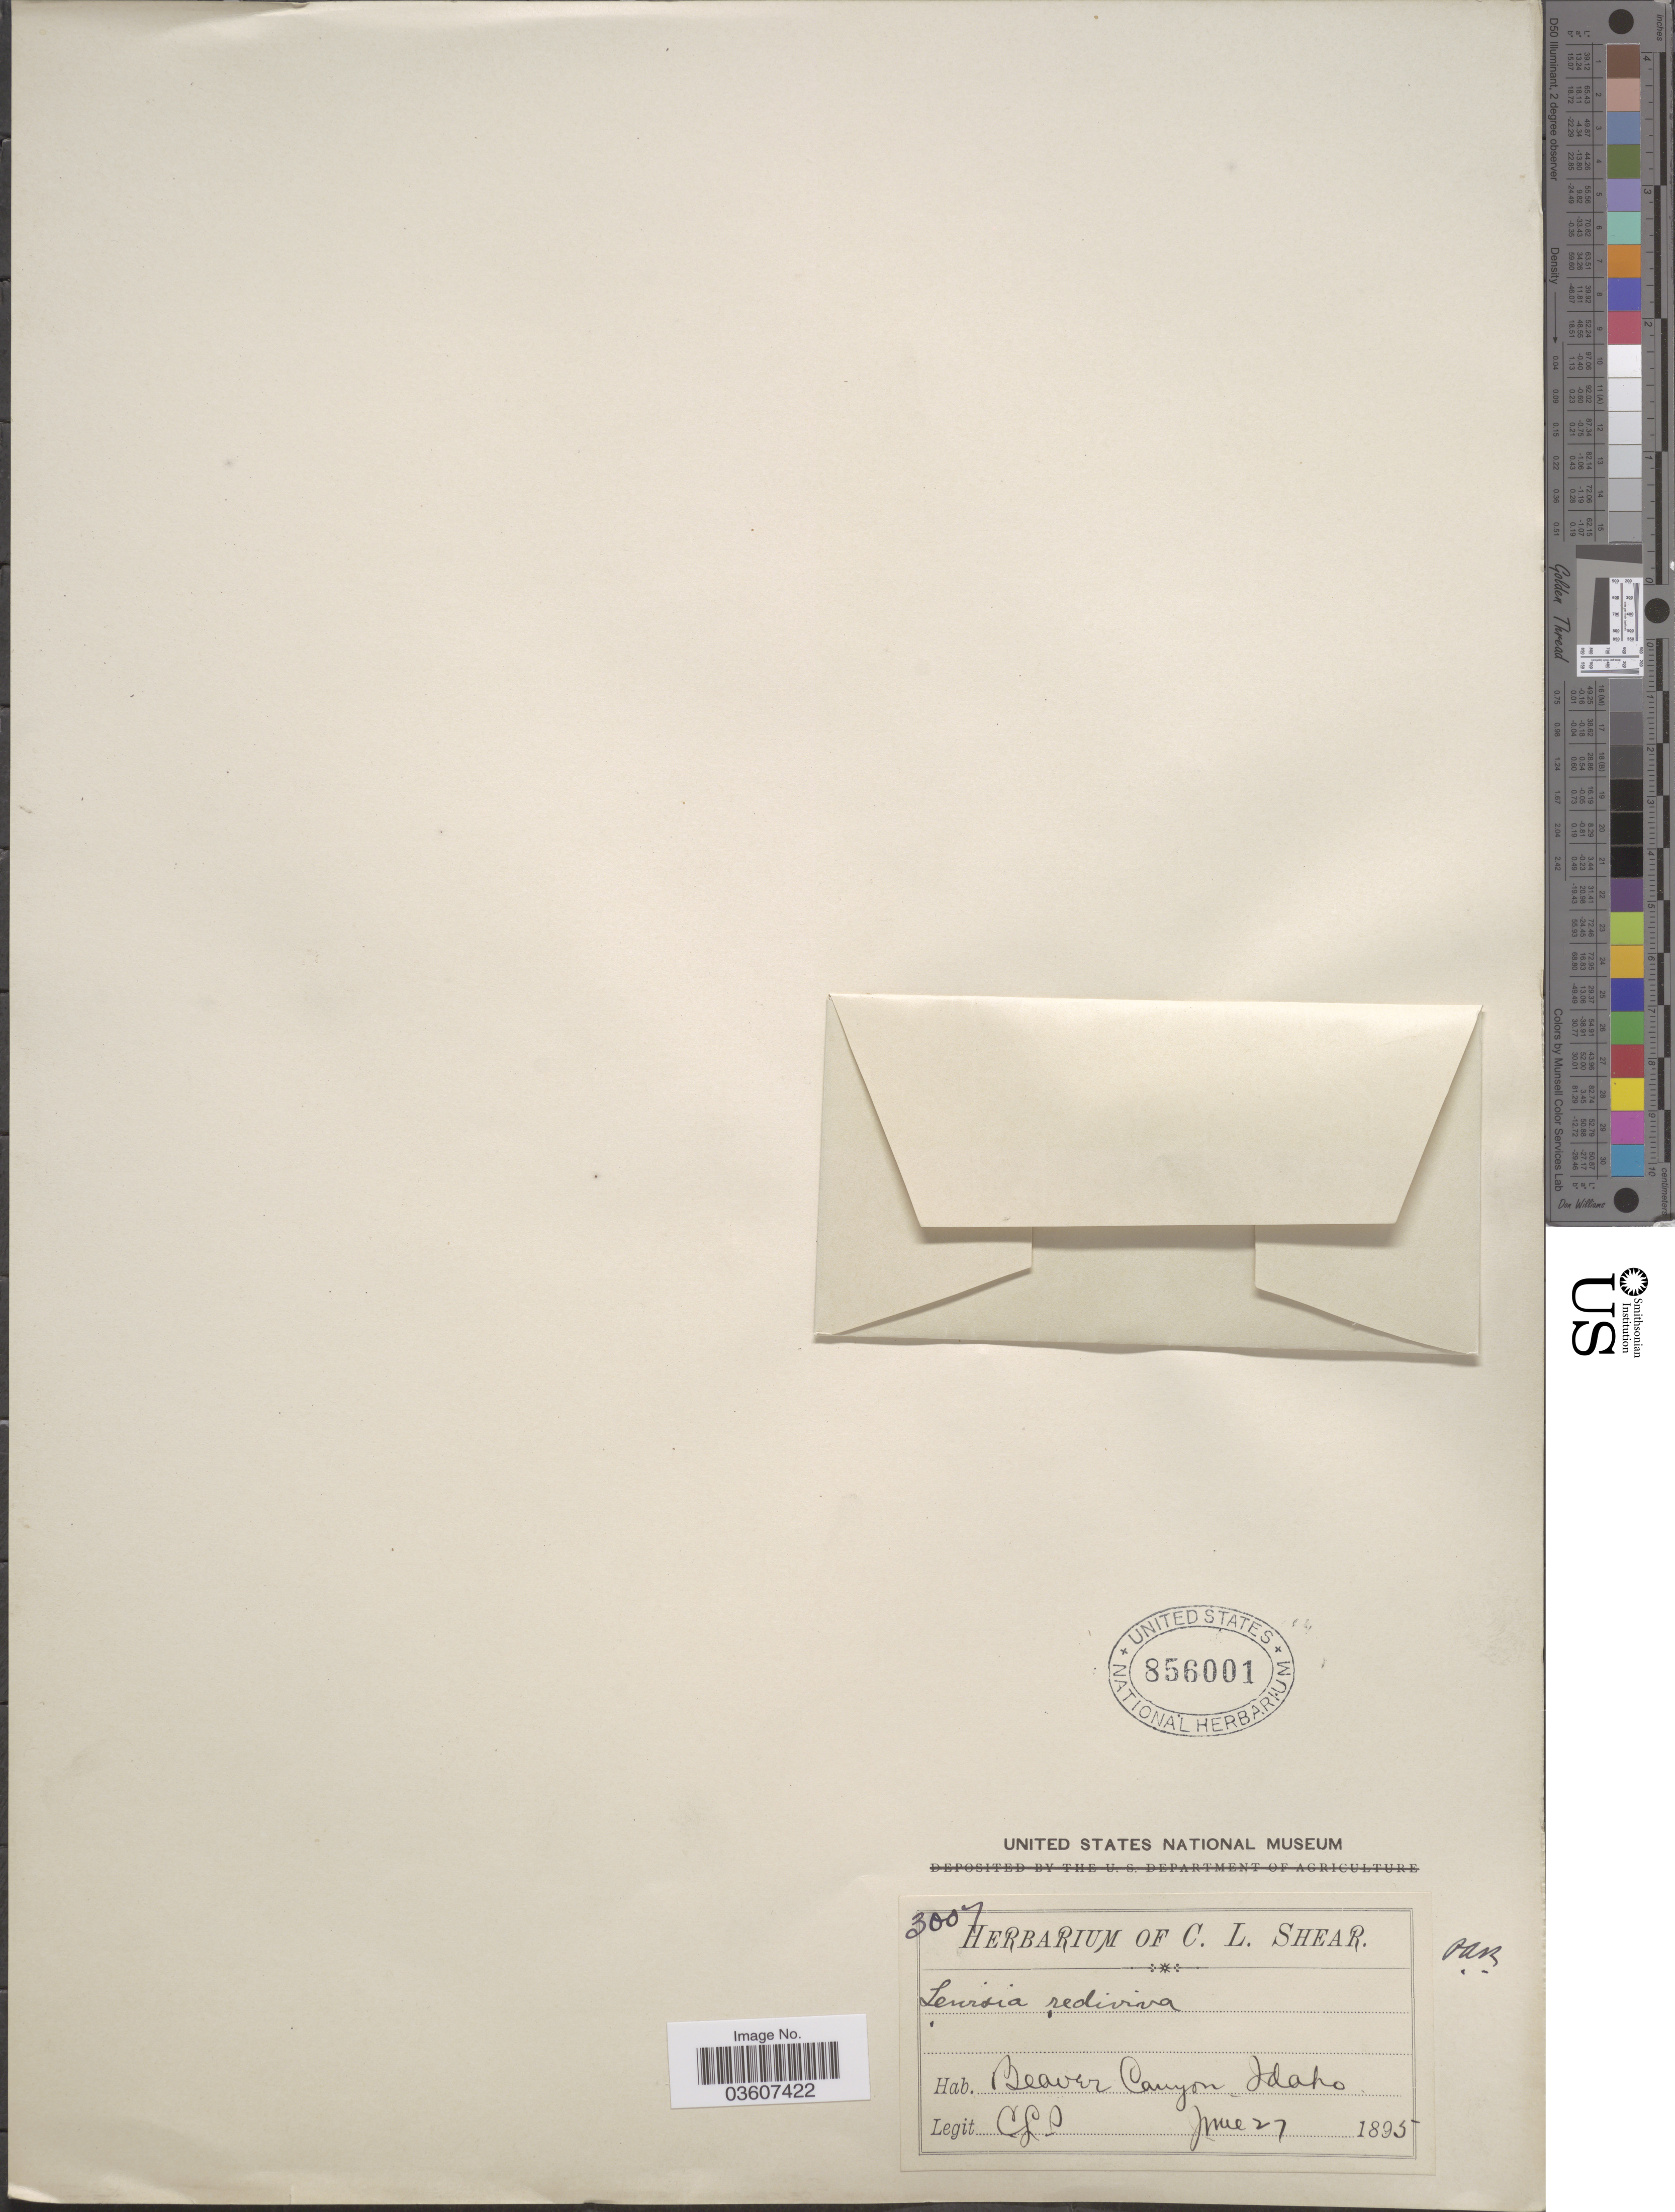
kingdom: Plantae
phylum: Tracheophyta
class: Magnoliopsida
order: Caryophyllales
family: Montiaceae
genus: Lewisia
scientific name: Lewisia rediviva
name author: Pursh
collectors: C. L. Shear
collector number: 3007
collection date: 1895-06-27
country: United States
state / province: Idaho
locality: Beaver Canyon.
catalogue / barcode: US 856001